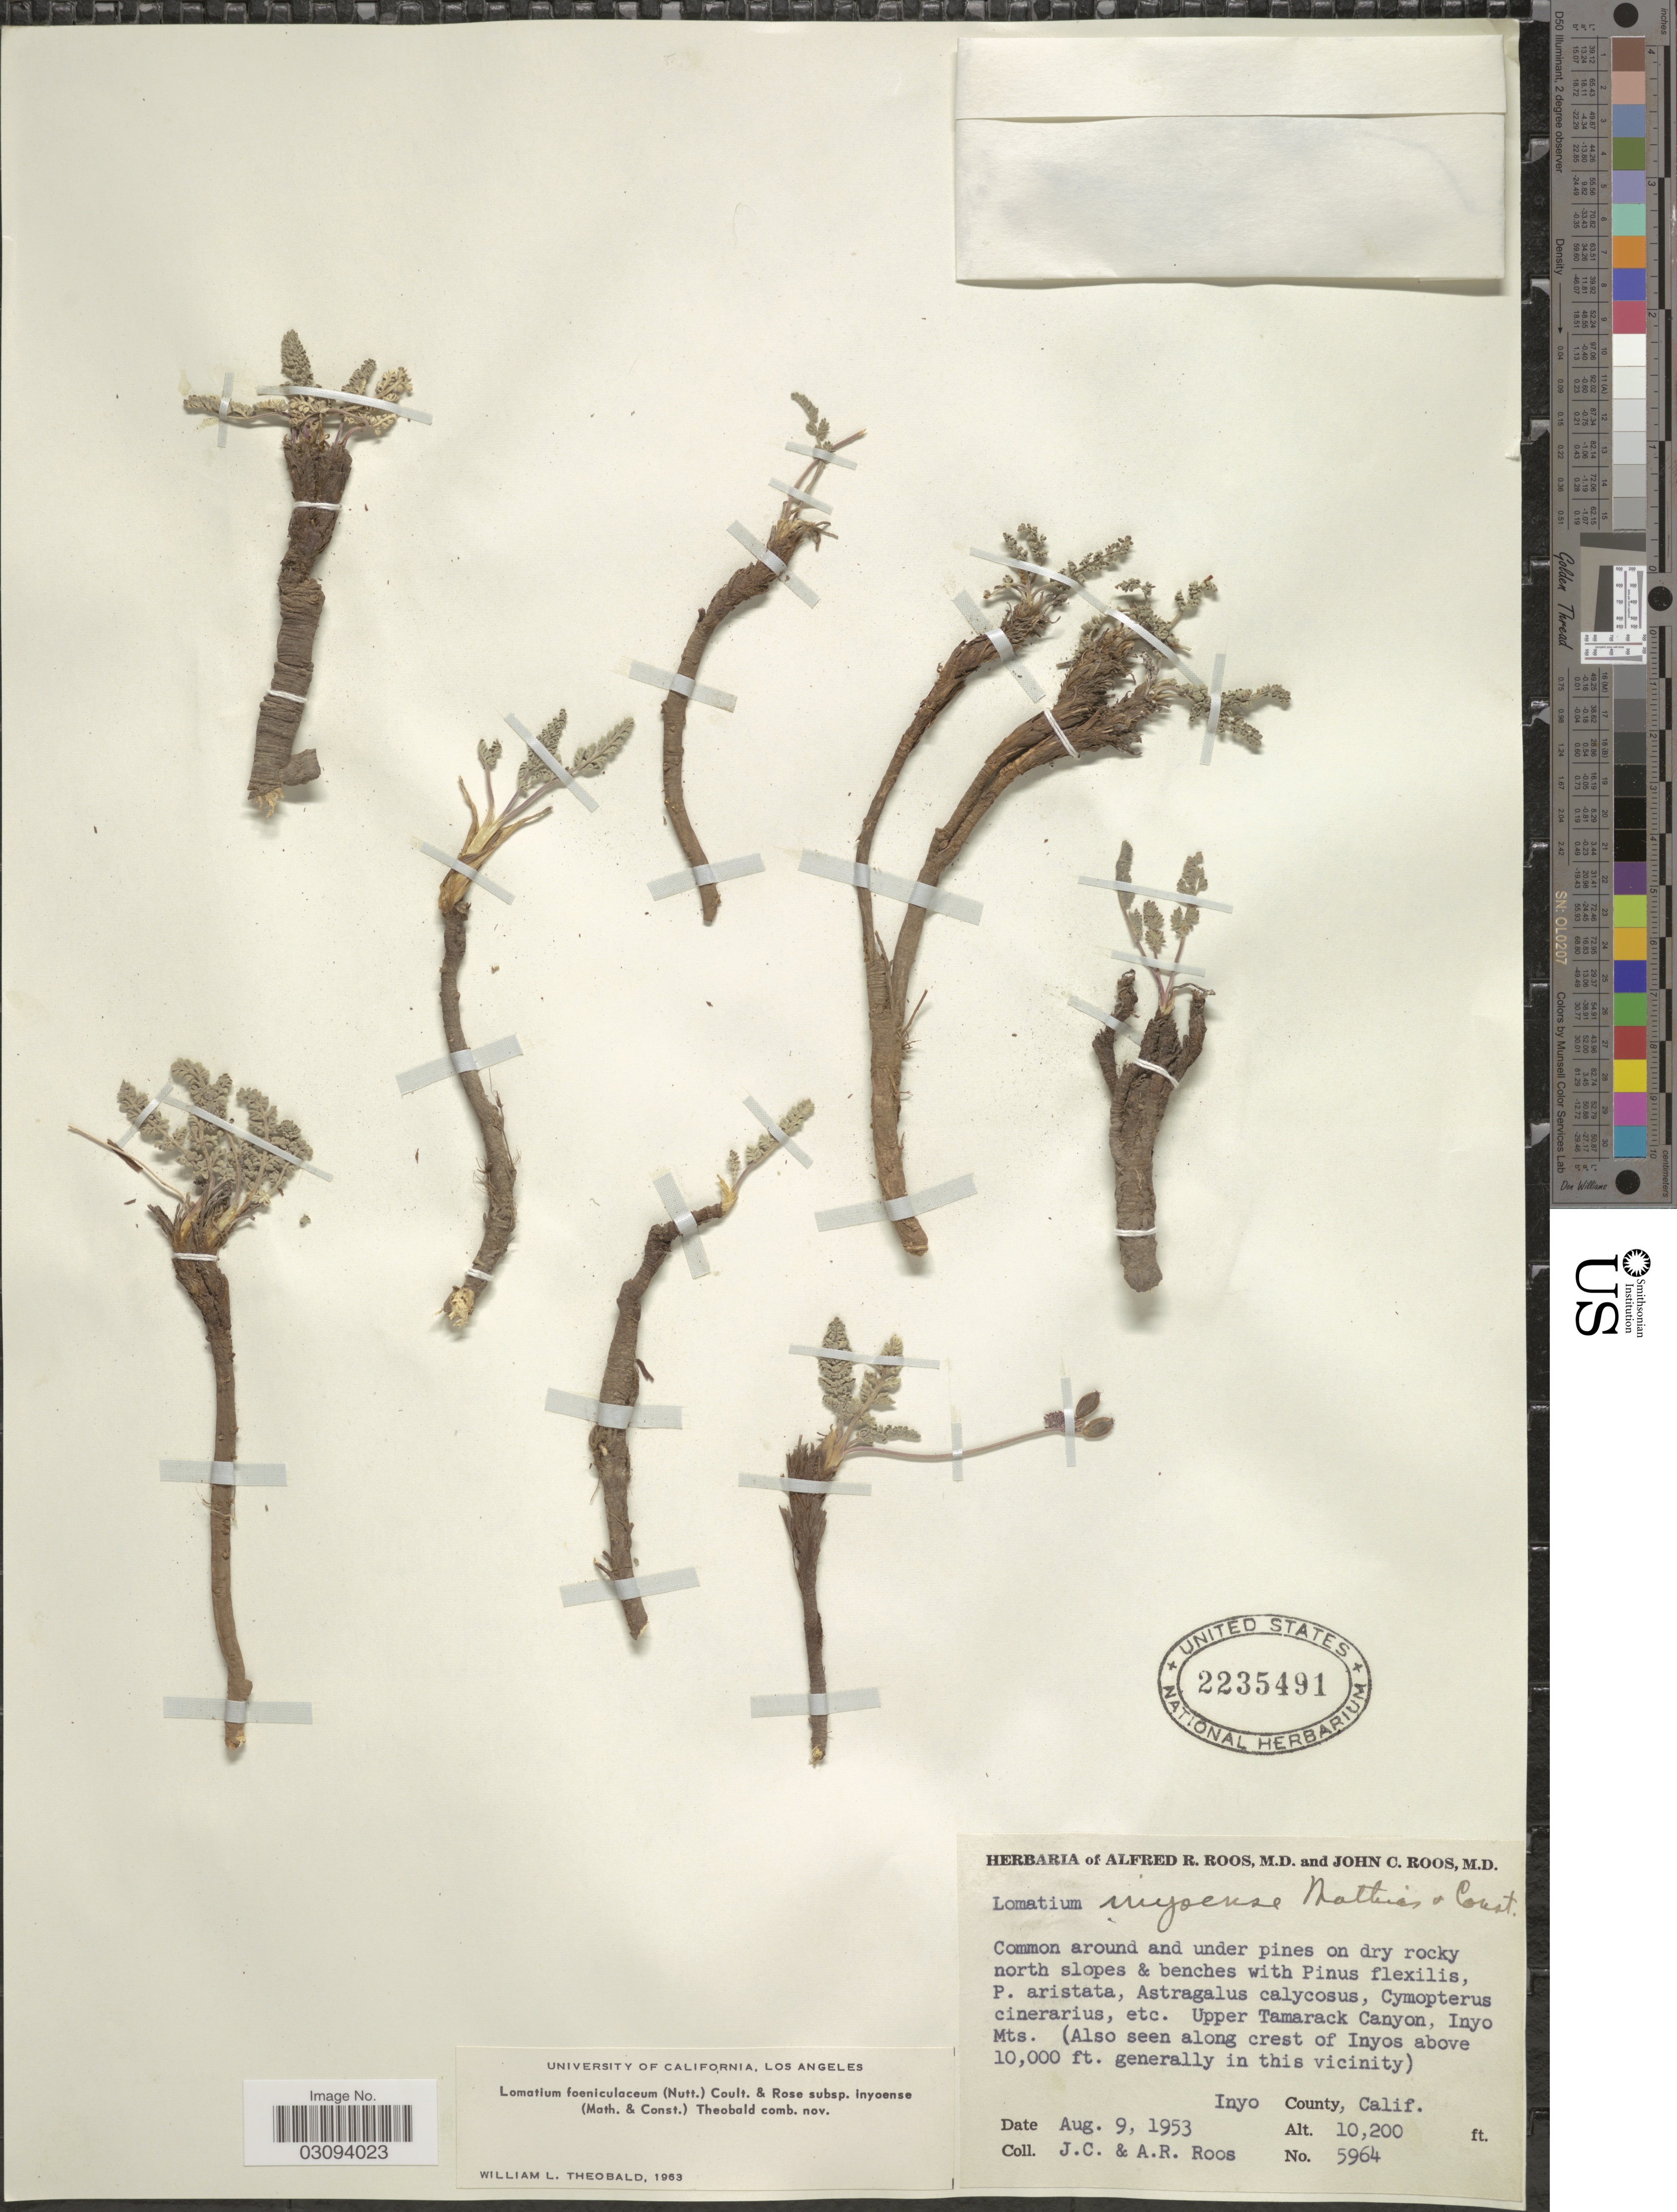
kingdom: Plantae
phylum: Tracheophyta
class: Magnoliopsida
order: Apiales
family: Apiaceae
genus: Lomatium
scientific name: Lomatium foeniculaceum subsp. inyoense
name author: (Mathias & Constance) W.L. Theob.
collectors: J. C. Roos & A. R. Roos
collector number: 5964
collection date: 1953-08-09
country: United States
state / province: California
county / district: Inyo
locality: Upper Tamarack Canyon, Inyo Mts. (Also seen along crest of Inyos above 10,000 ft. generally in this vicinity). Inyo County.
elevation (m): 3109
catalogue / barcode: US 2235491